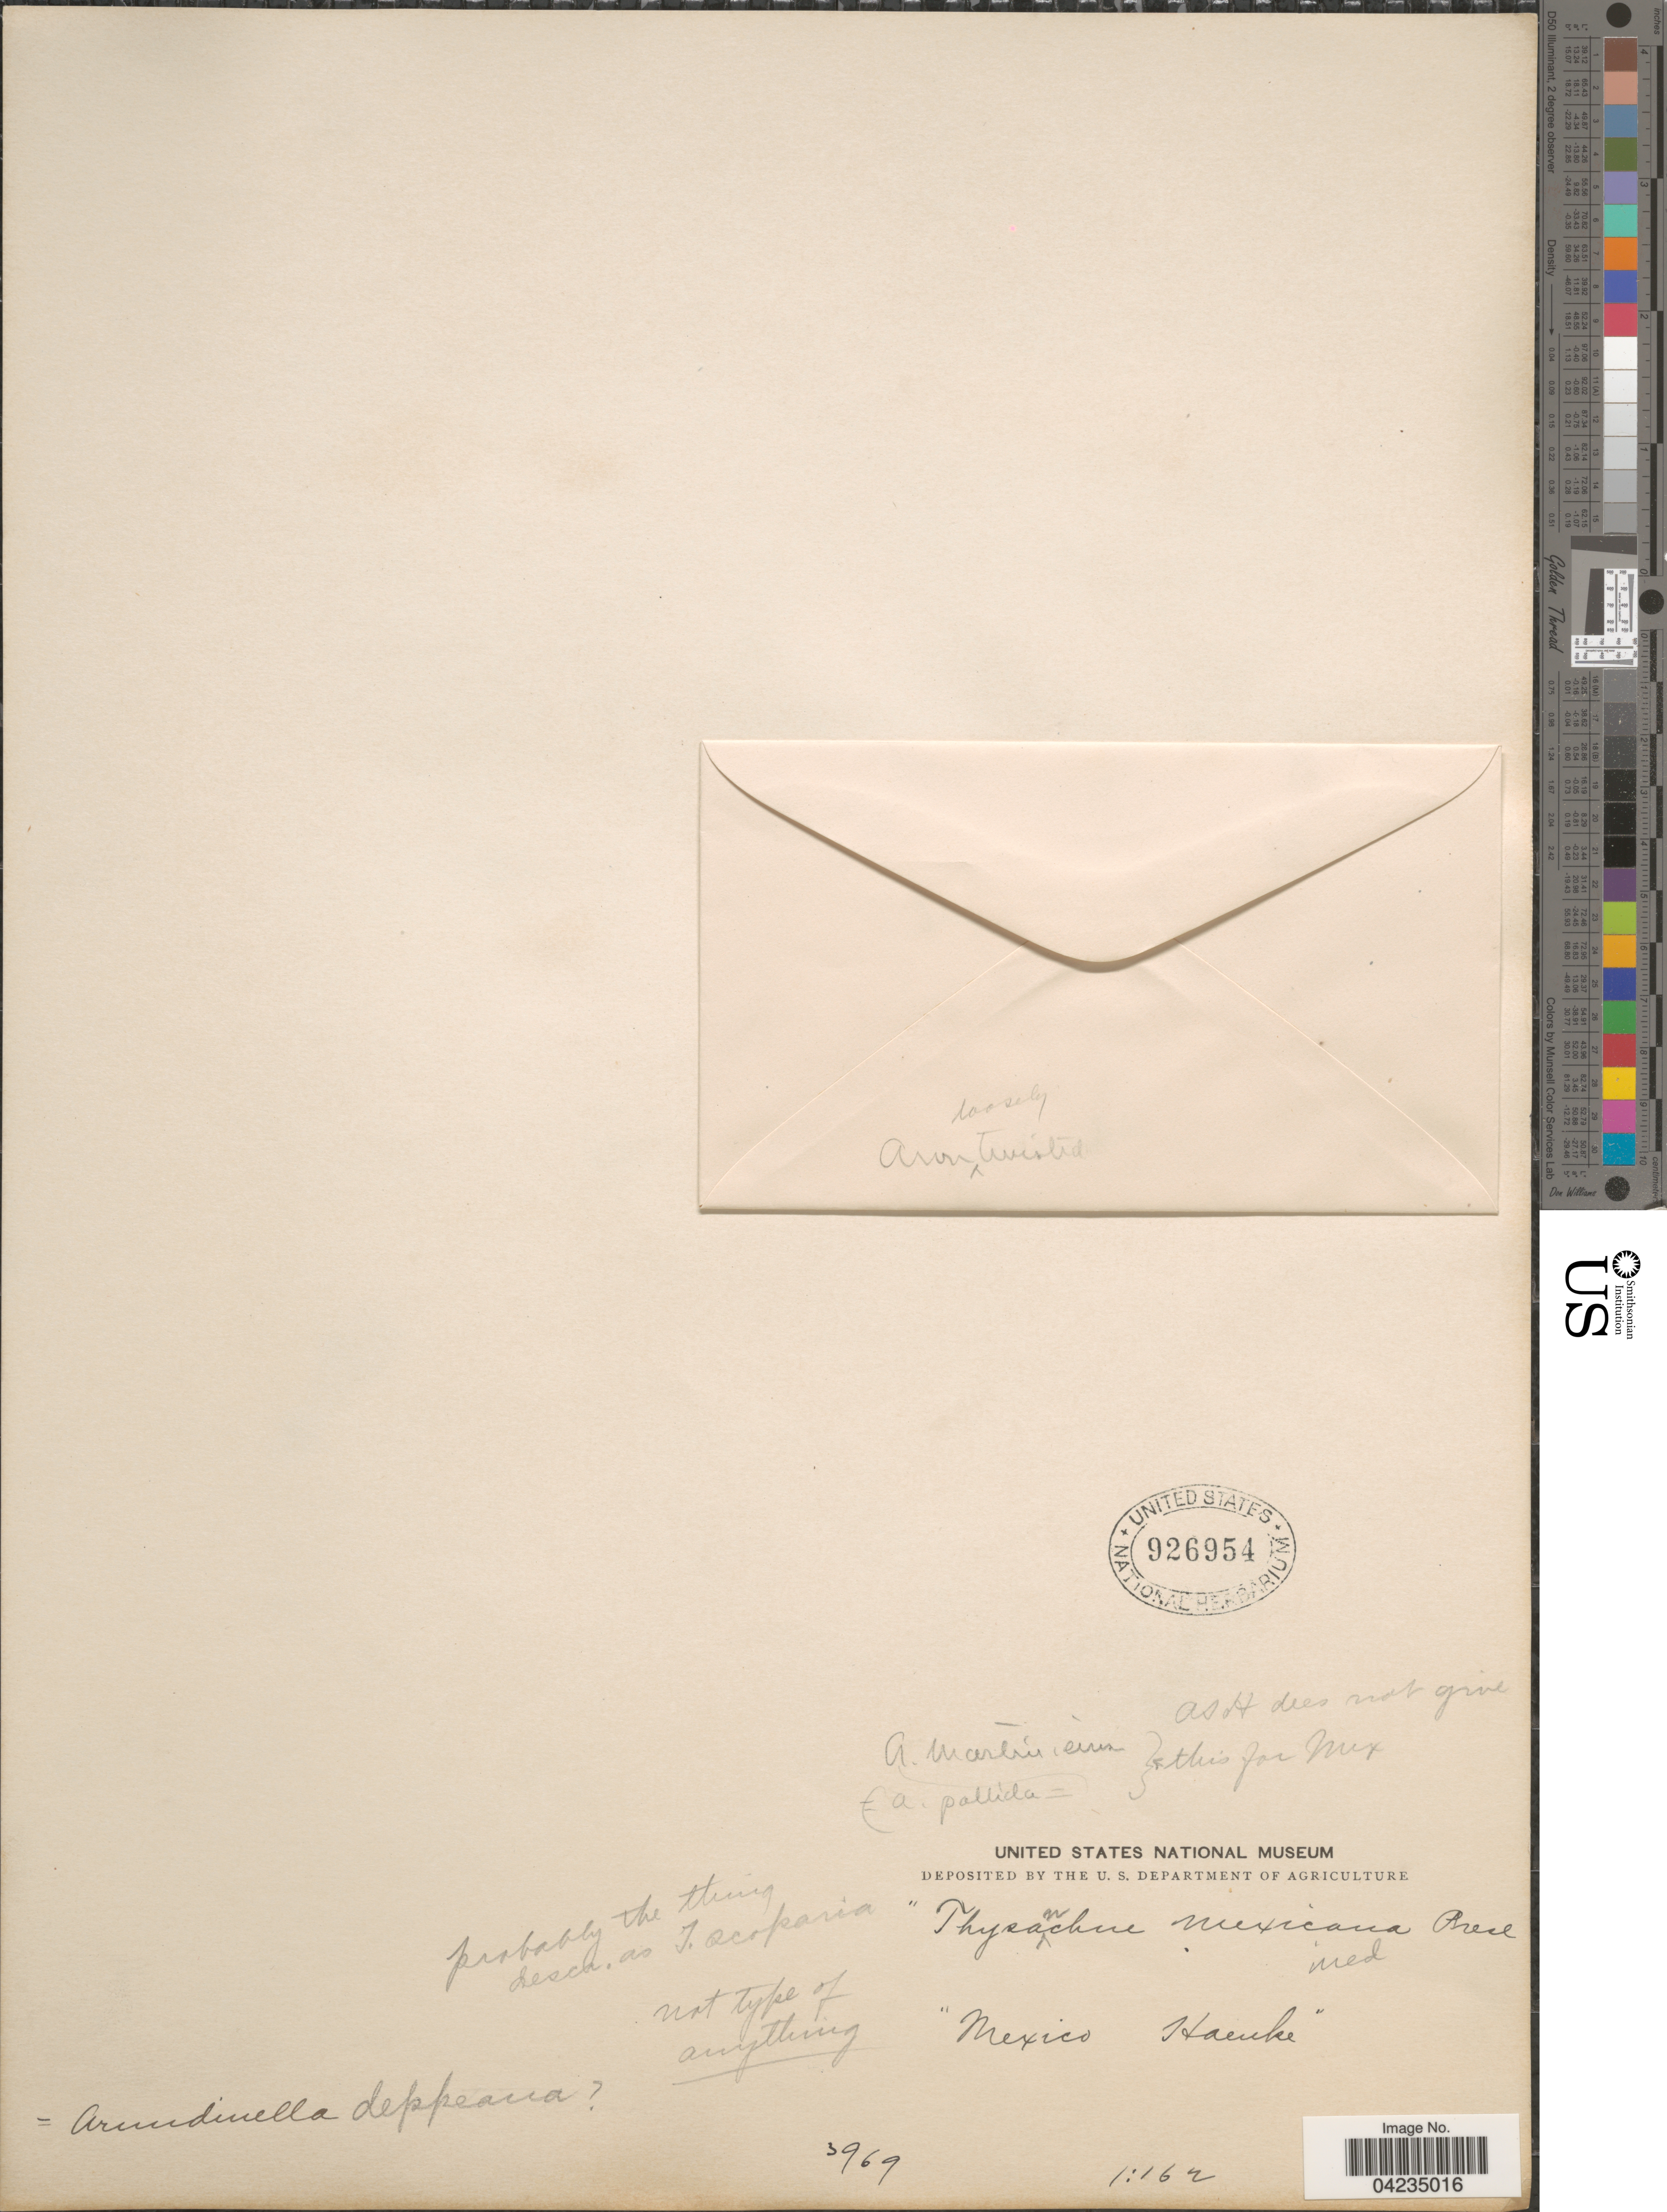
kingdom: Plantae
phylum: Tracheophyta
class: Liliopsida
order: Poales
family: Poaceae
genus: Arundinella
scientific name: Arundinella deppeana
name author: Nees ex Steud.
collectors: Haenke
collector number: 3969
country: Mexico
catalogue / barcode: US 926954